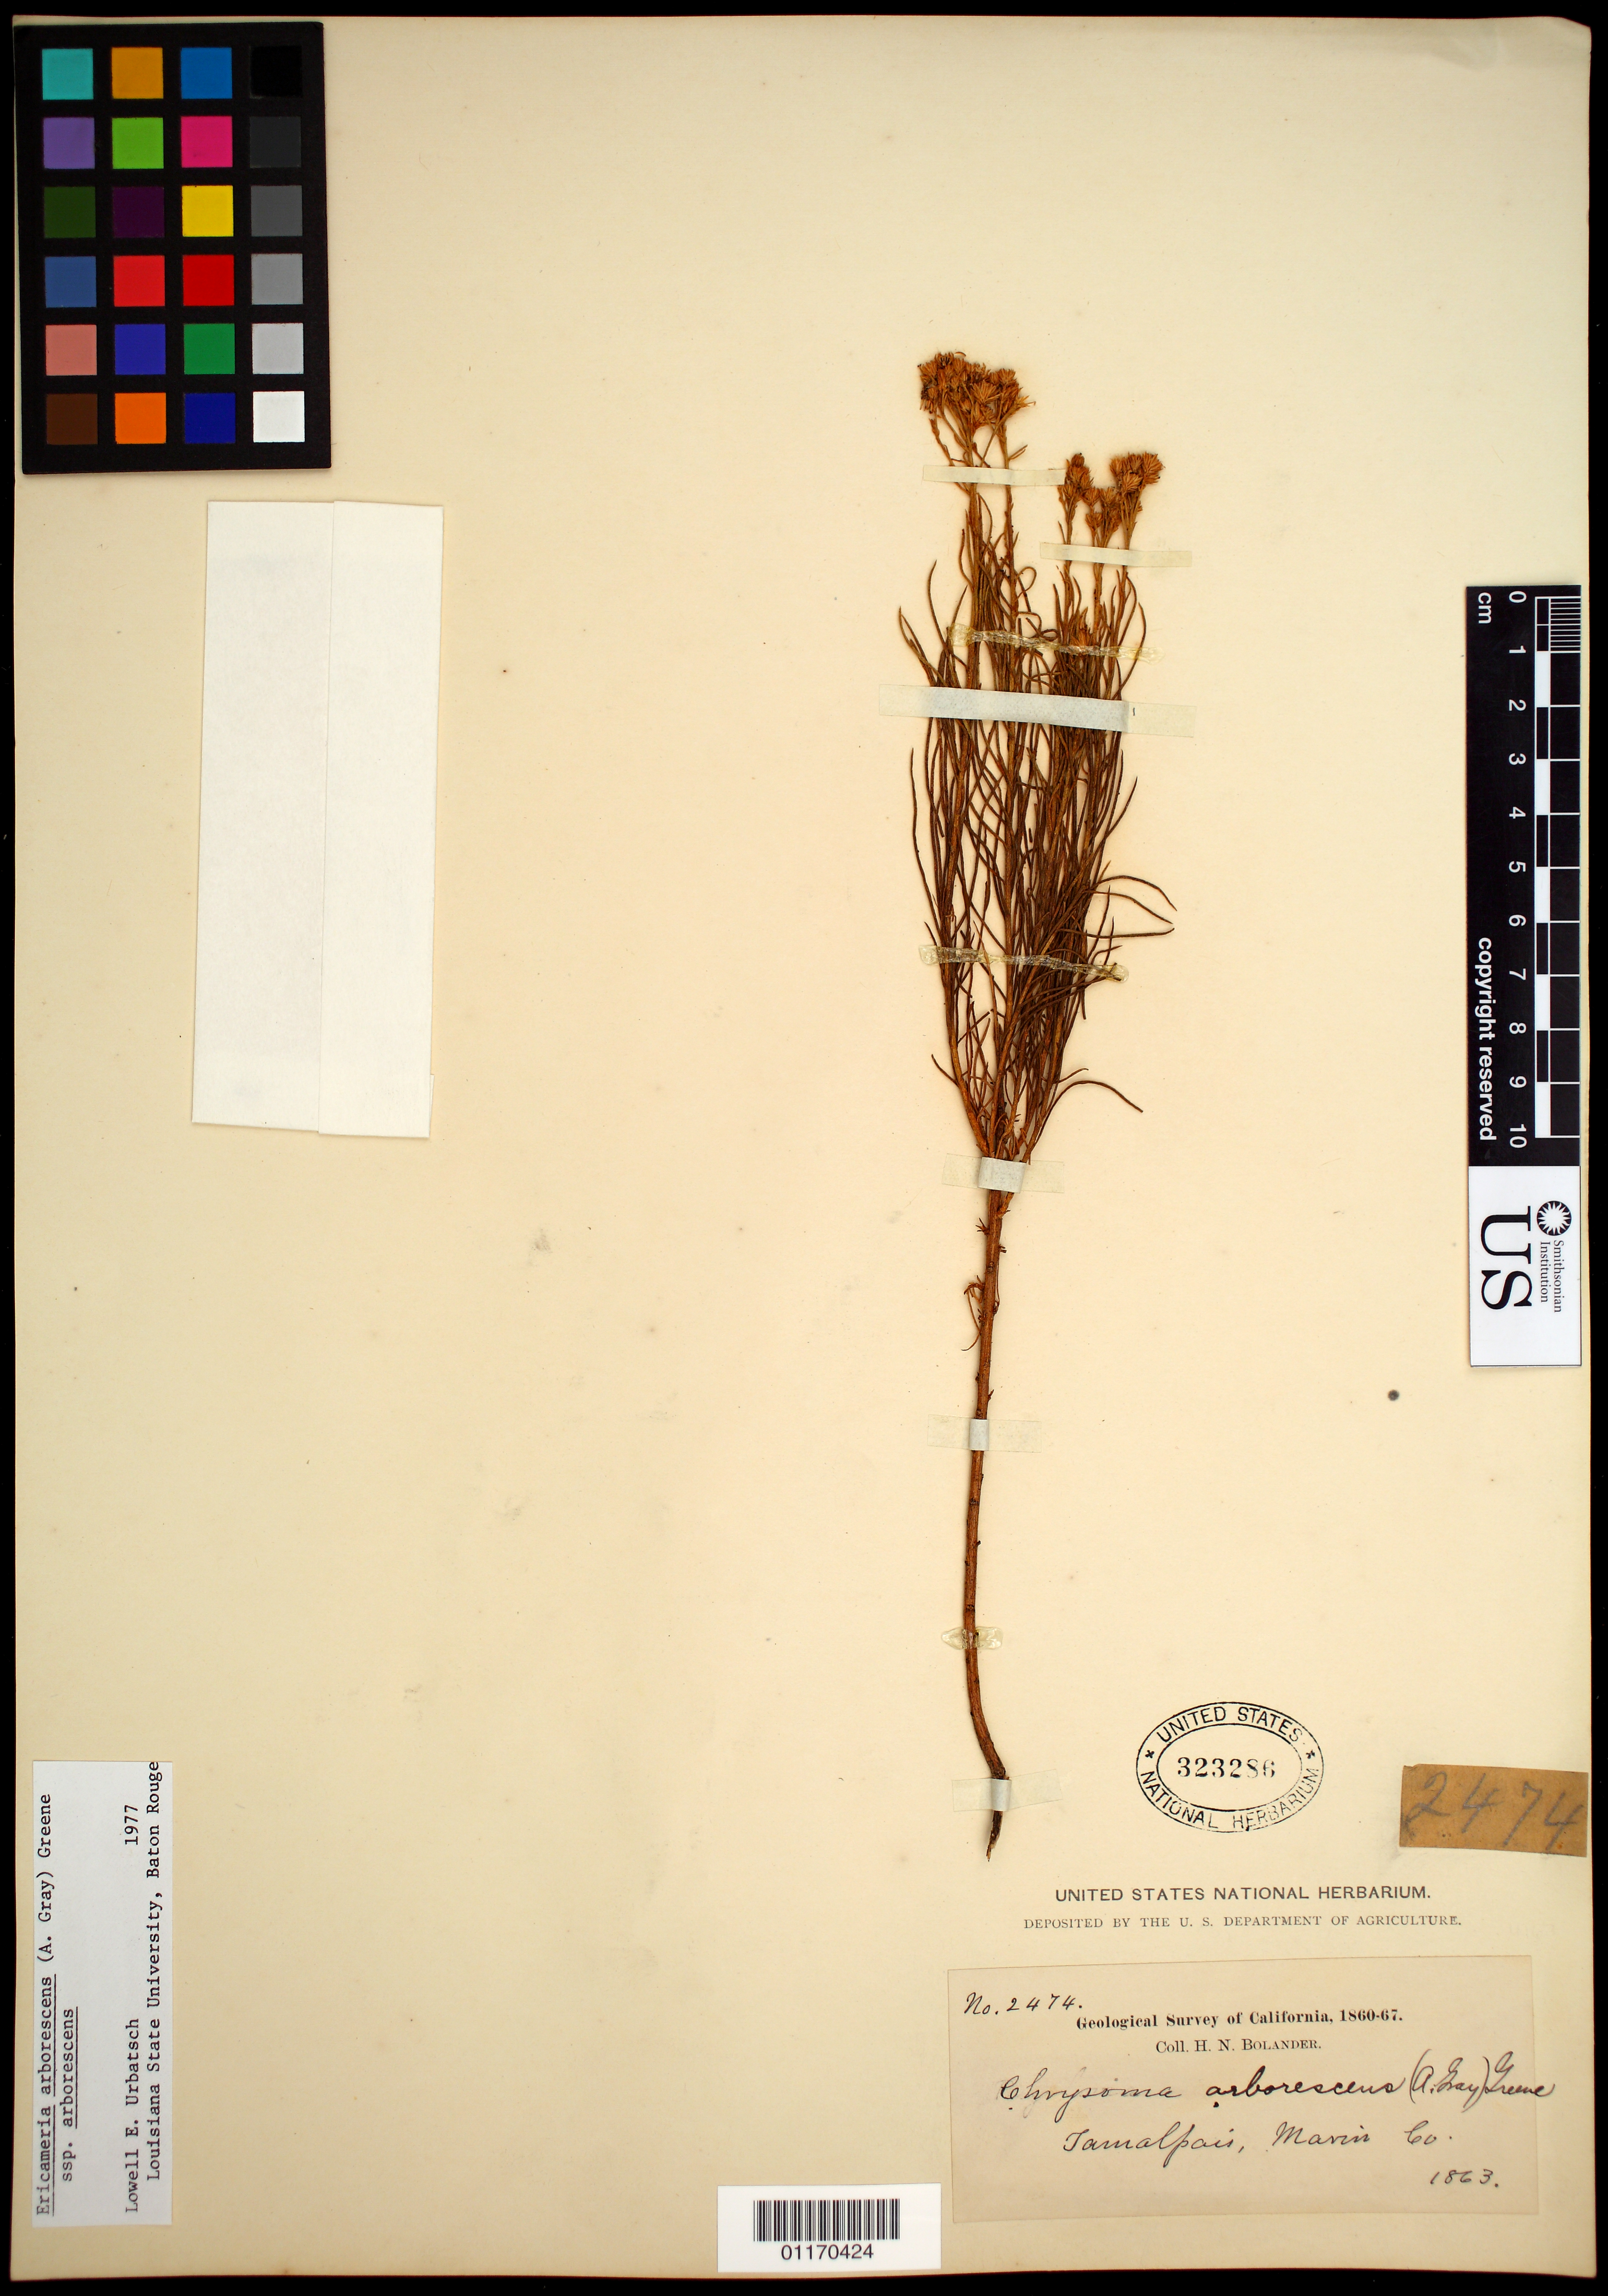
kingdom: Plantae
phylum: Tracheophyta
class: Magnoliopsida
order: Asterales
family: Asteraceae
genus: Ericameria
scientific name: Ericameria arborescens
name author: (A. Gray) Greene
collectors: H. Bolander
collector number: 2474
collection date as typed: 1863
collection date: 1863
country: United States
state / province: California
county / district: Marin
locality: Tamalpais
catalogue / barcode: US 323286